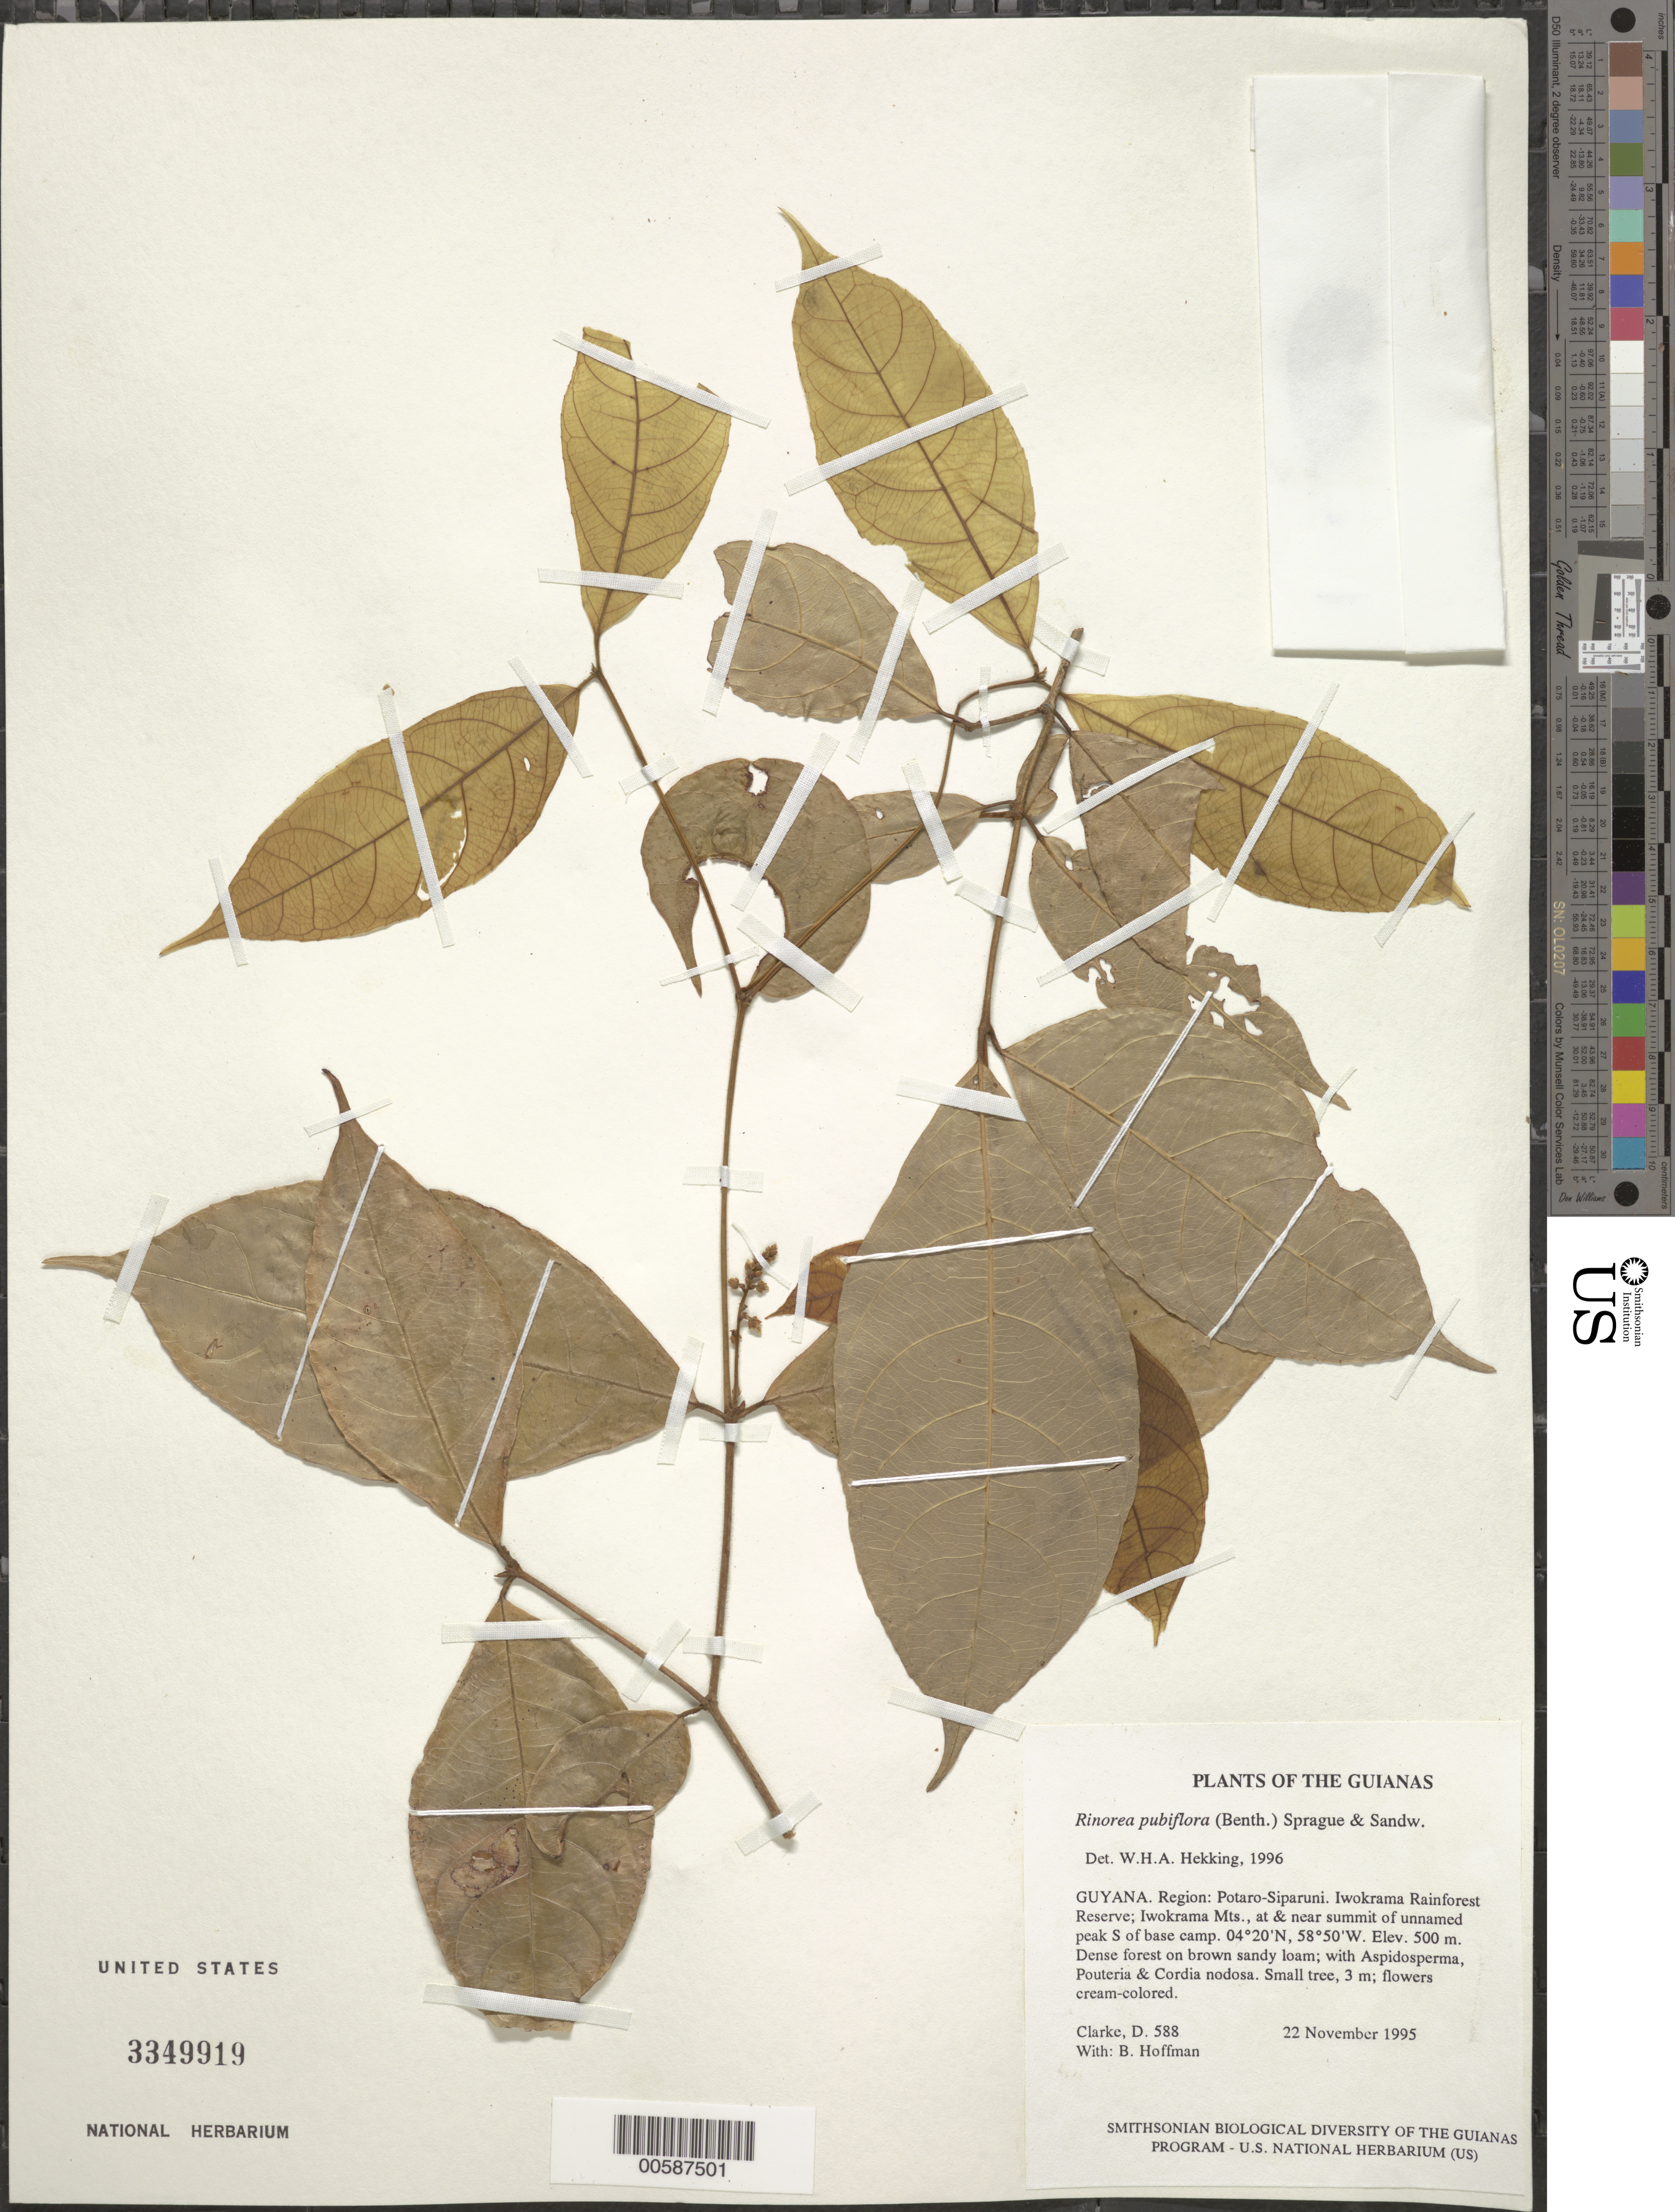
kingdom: Plantae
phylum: Tracheophyta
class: Magnoliopsida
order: Malpighiales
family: Violaceae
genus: Rinorea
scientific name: Rinorea pubiflora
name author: (Benth.) Sprague & Sandwith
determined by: Hekking, W. H. A.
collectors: H. D. Clarke & B. Hoffman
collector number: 588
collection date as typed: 22 November 1995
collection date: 1995-11-22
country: Guyana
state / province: Potaro-Siparuni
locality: Iwokrama Rainforest Reserve; Iwokrama Mts., at & near summit of unnamed peak S of base camp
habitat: Dense forest on brown sandy loam; with Aspidosperma, Pouteria & Cordia nodosa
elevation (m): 500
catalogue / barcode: US 3349919